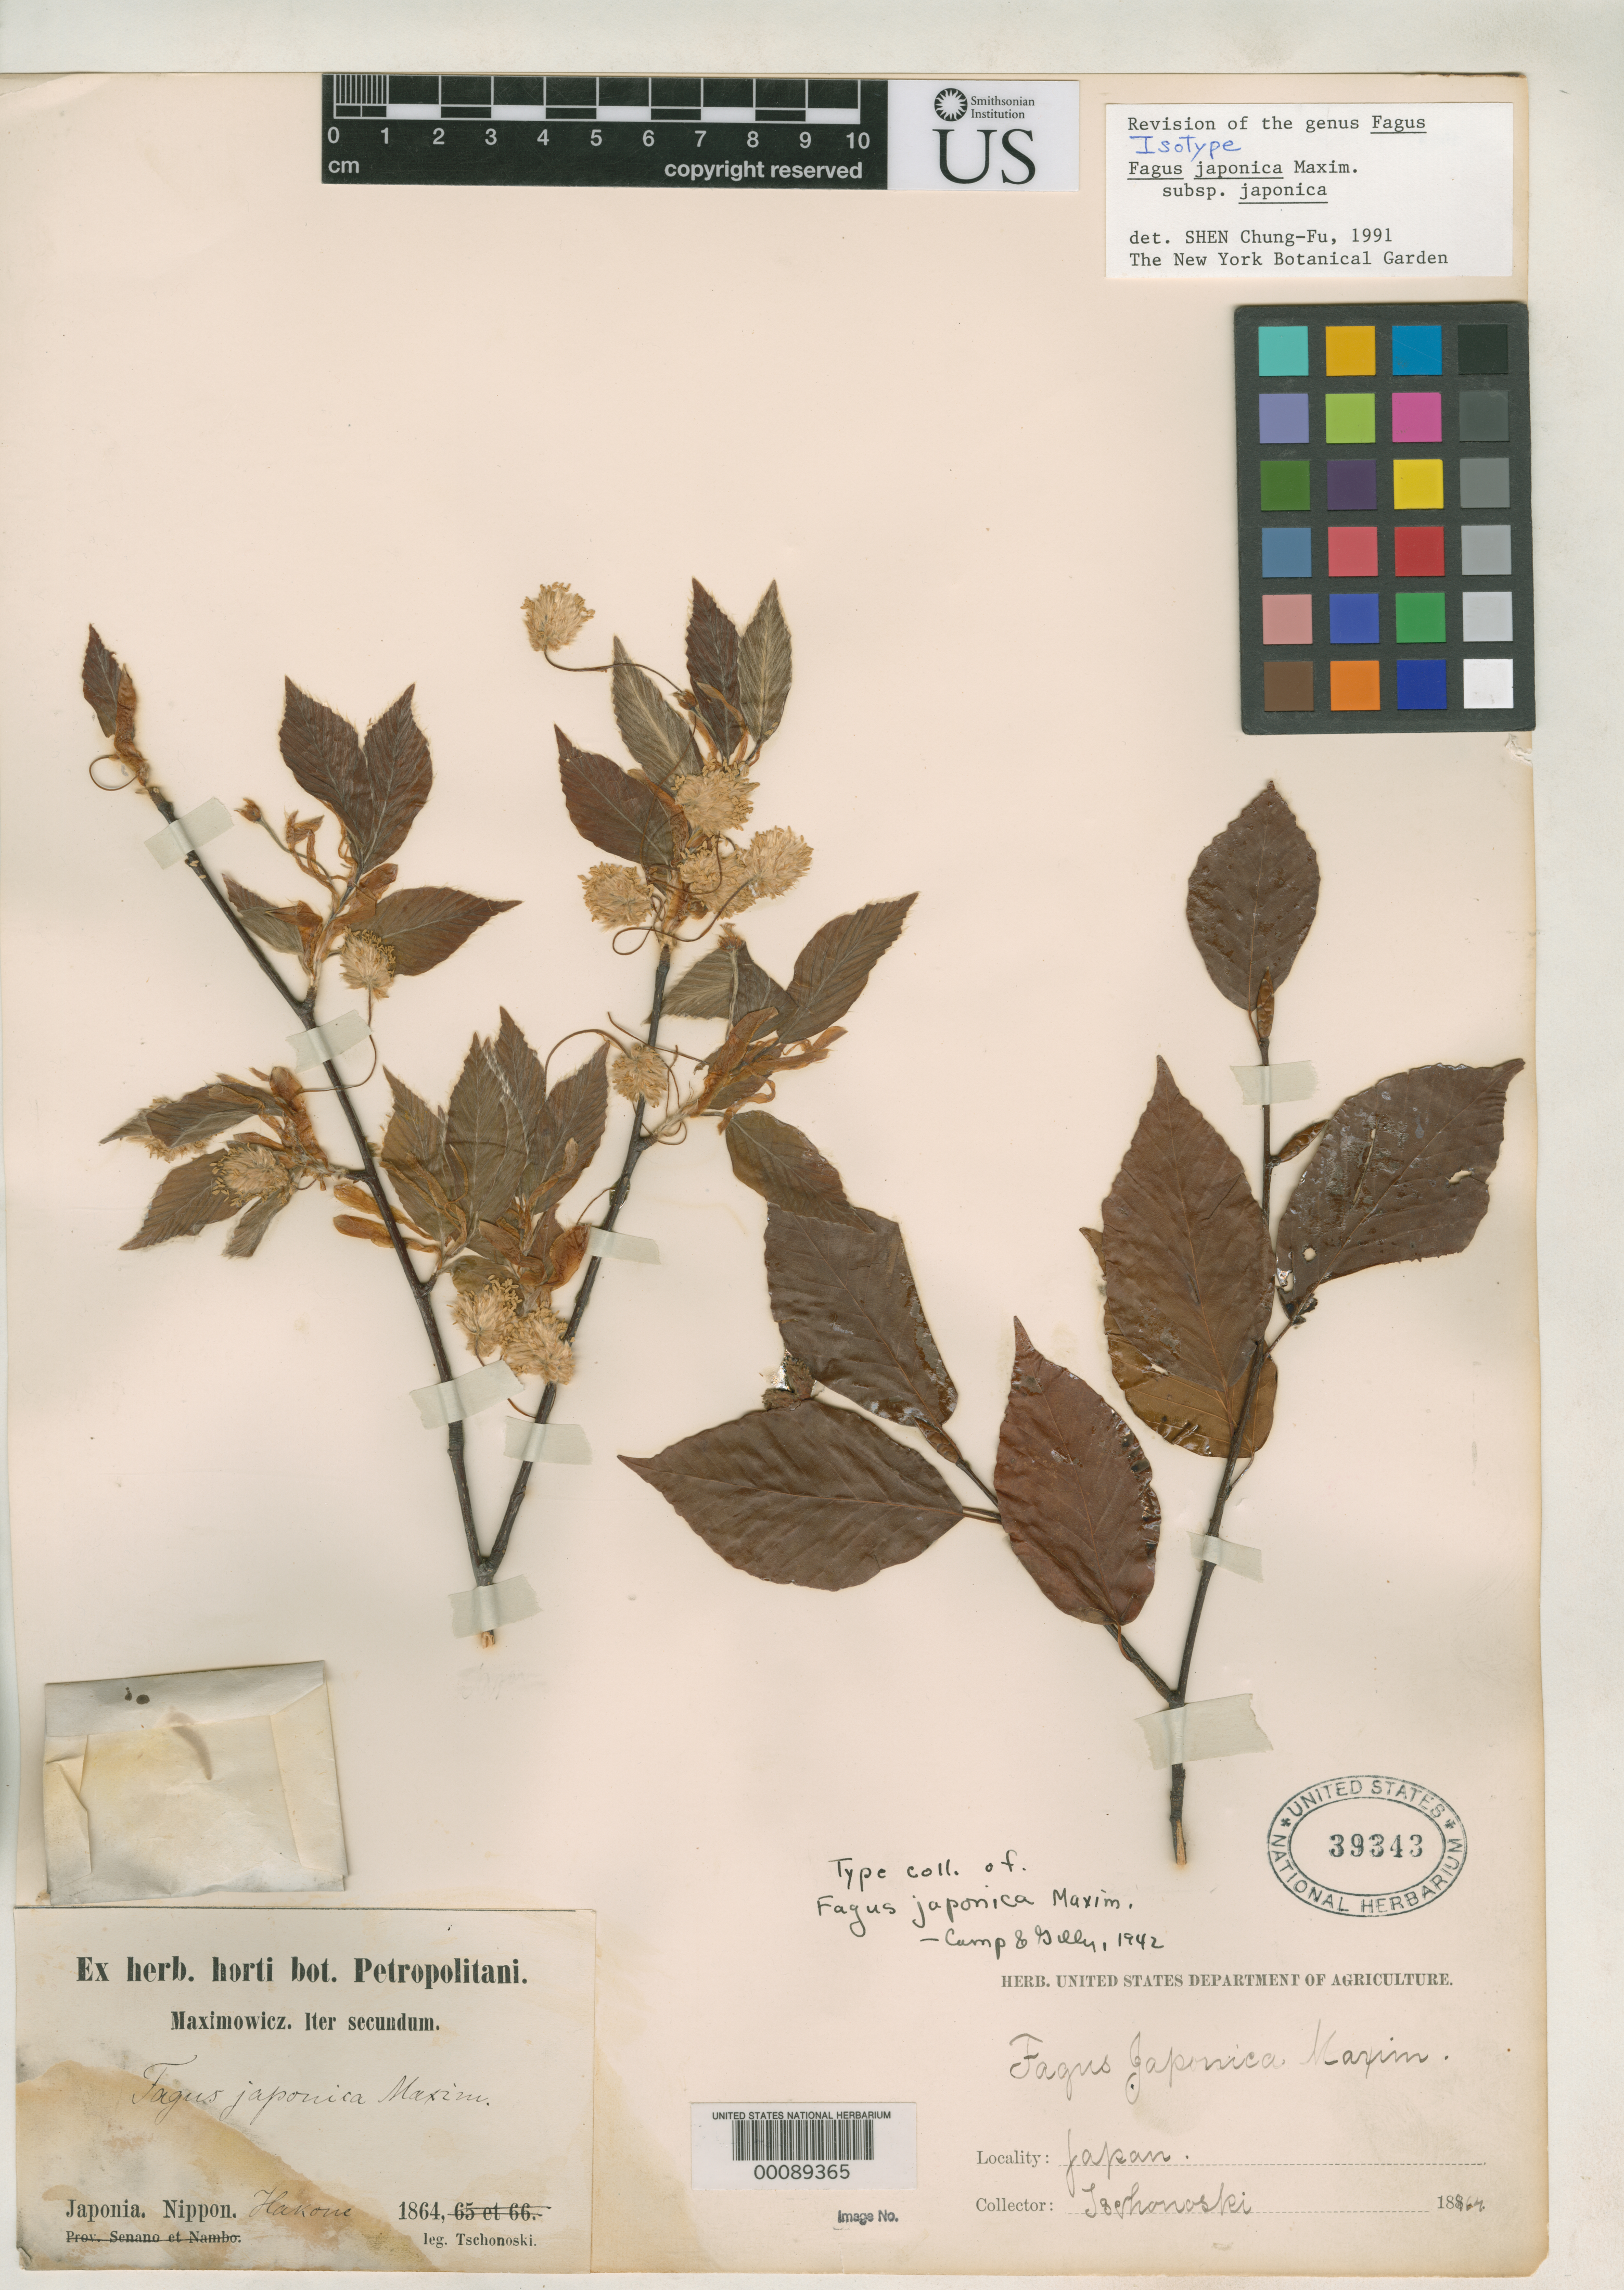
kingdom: Plantae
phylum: Tracheophyta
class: Magnoliopsida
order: Fagales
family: Fagaceae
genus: Fagus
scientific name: Fagus japonica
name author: Maxim.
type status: Type Collection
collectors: S. Tschonoski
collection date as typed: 1864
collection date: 1864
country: Japan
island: Honshu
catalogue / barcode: US 39342